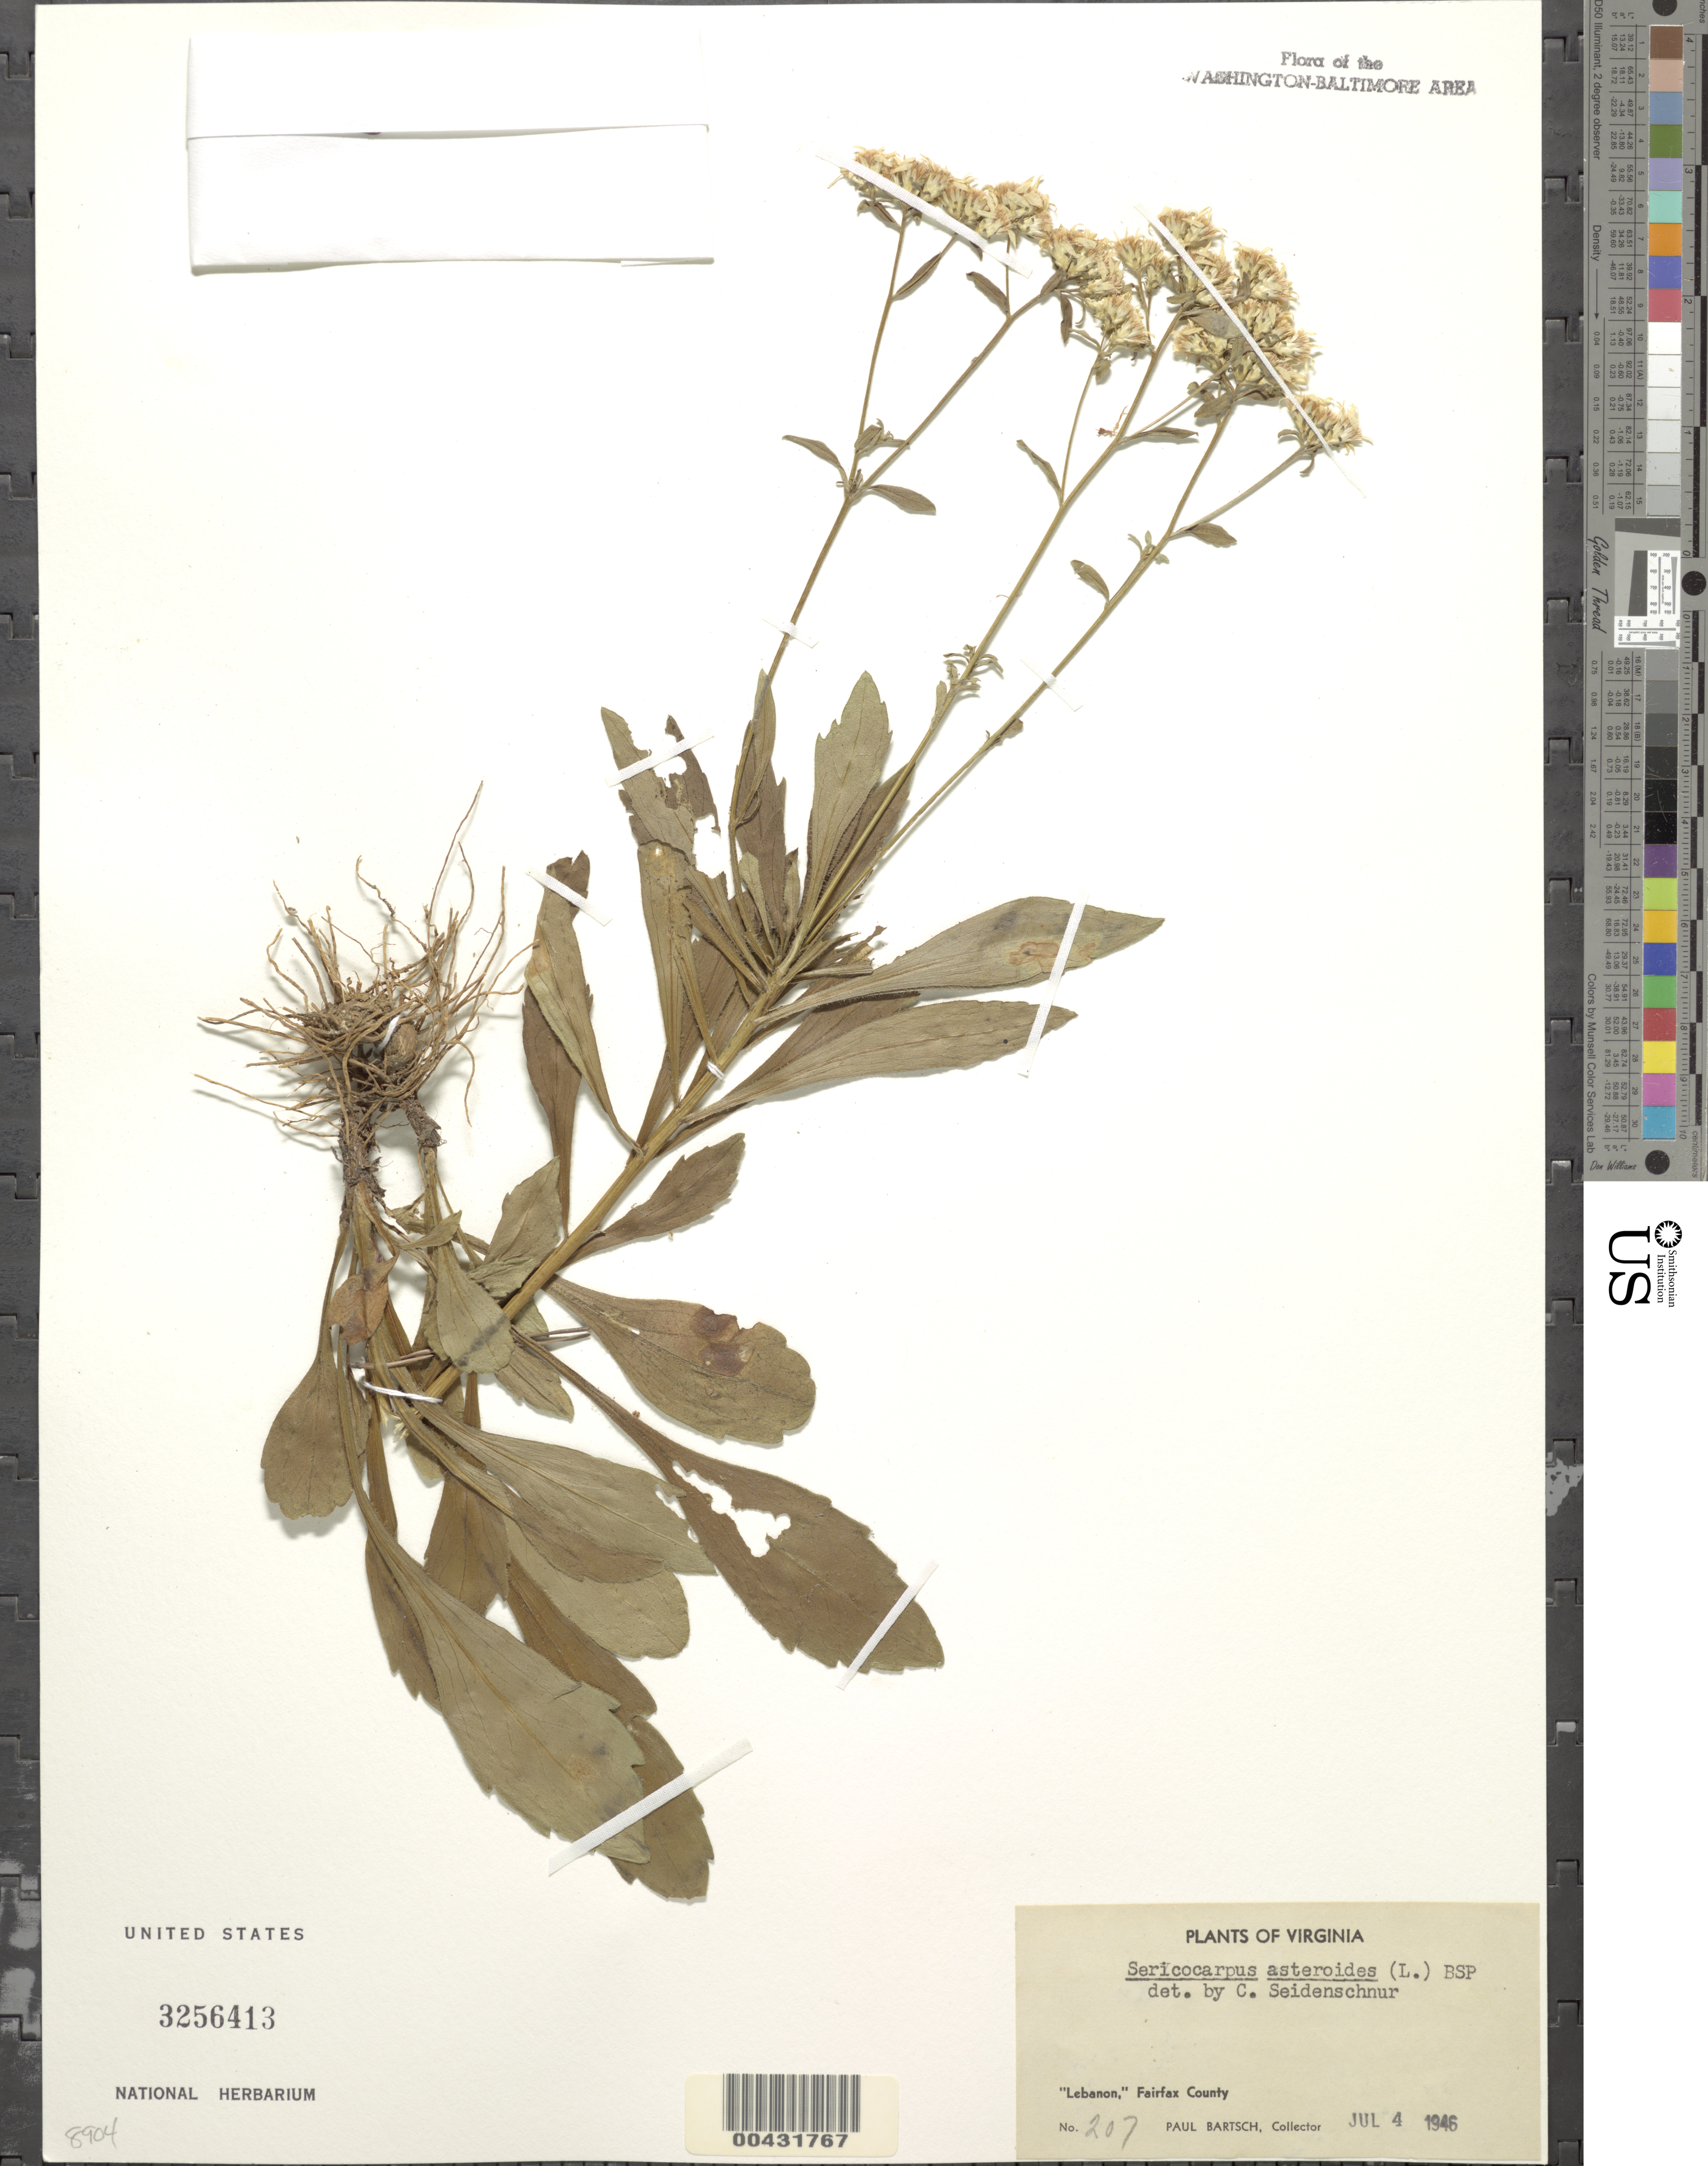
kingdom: Plantae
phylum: Tracheophyta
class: Magnoliopsida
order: Asterales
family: Asteraceae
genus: Sericocarpus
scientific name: Sericocarpus asteroides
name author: (L.) Britton, Stearns & Poggenb.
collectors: P. Bartsch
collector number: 207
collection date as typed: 04 Jul 1946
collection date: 1946-07-04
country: United States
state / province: Virginia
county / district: Fairfax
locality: Lebanon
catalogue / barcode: US 3256413